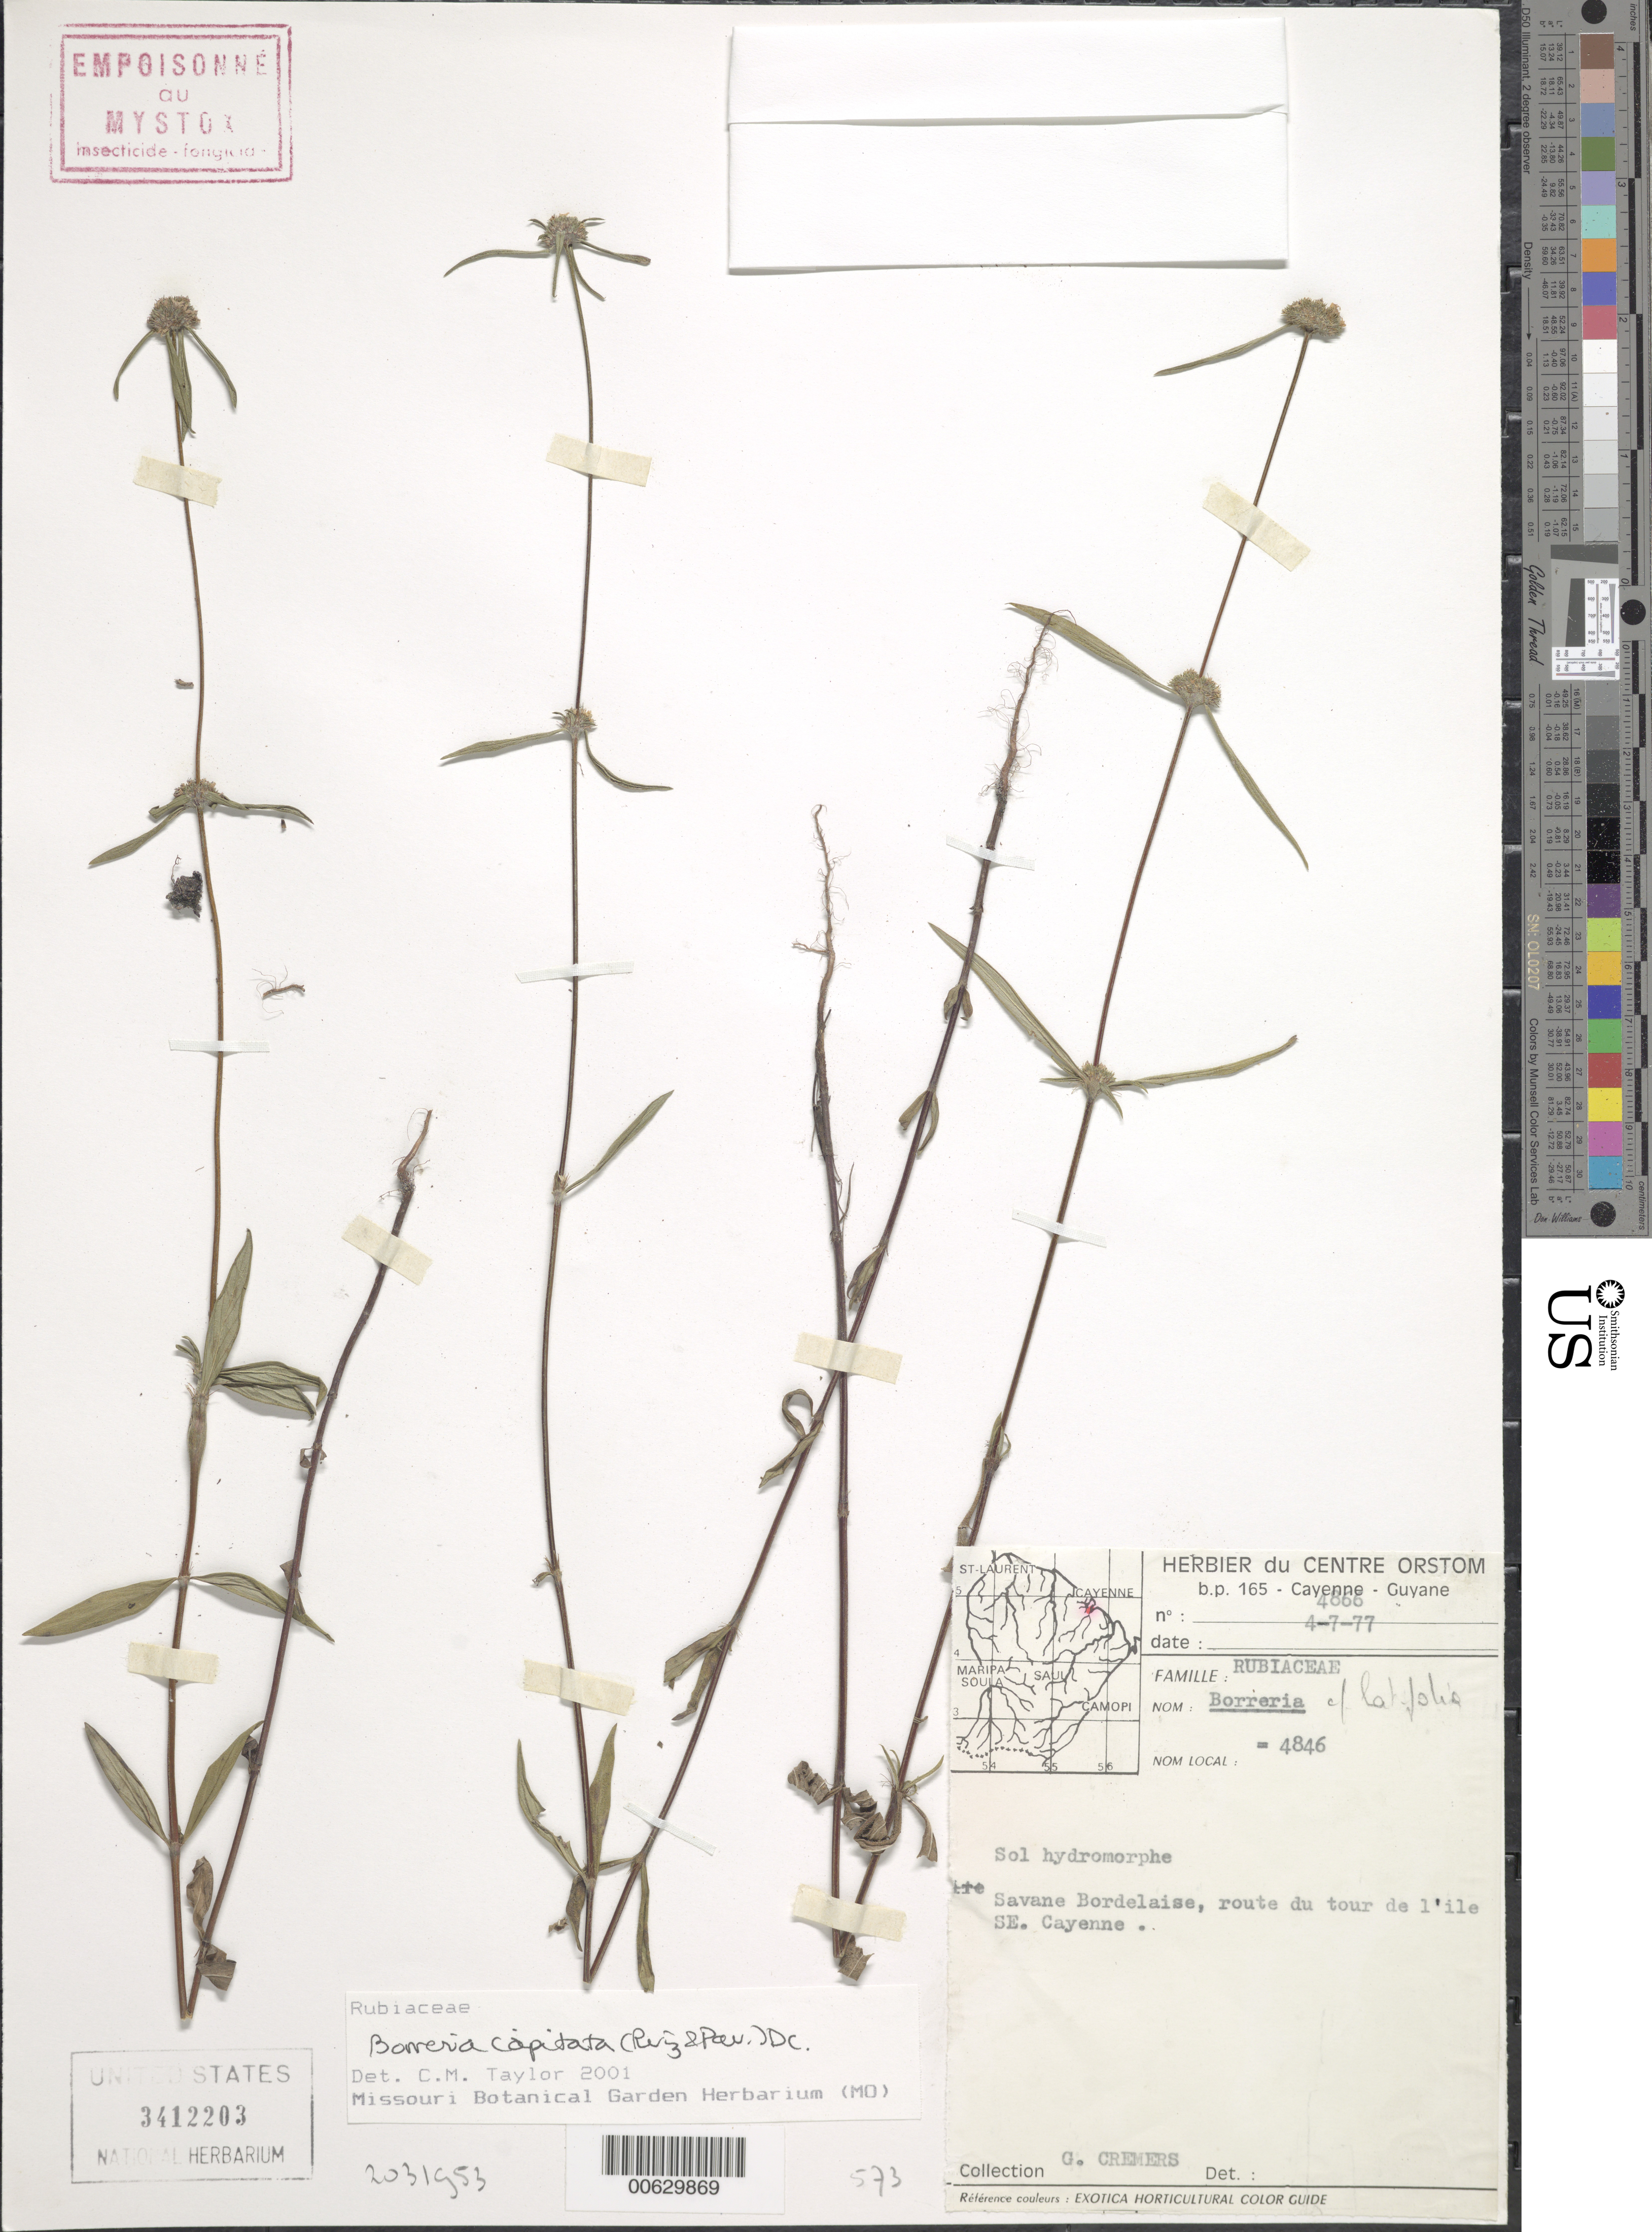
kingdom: Plantae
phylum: Tracheophyta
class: Magnoliopsida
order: Gentianales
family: Rubiaceae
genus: Spermacoce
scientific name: Spermacoce capitata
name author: Ruiz & Pav.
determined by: Delprete, P. G., Herb. de Guyane Cay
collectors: G. Cremers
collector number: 4866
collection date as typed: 4-Jul-77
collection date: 1977-07-04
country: French Guiana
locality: Savane Bordelaise, route du tour d'Ile SE Cayenne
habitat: Sol hydromorphe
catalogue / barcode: US 3412203